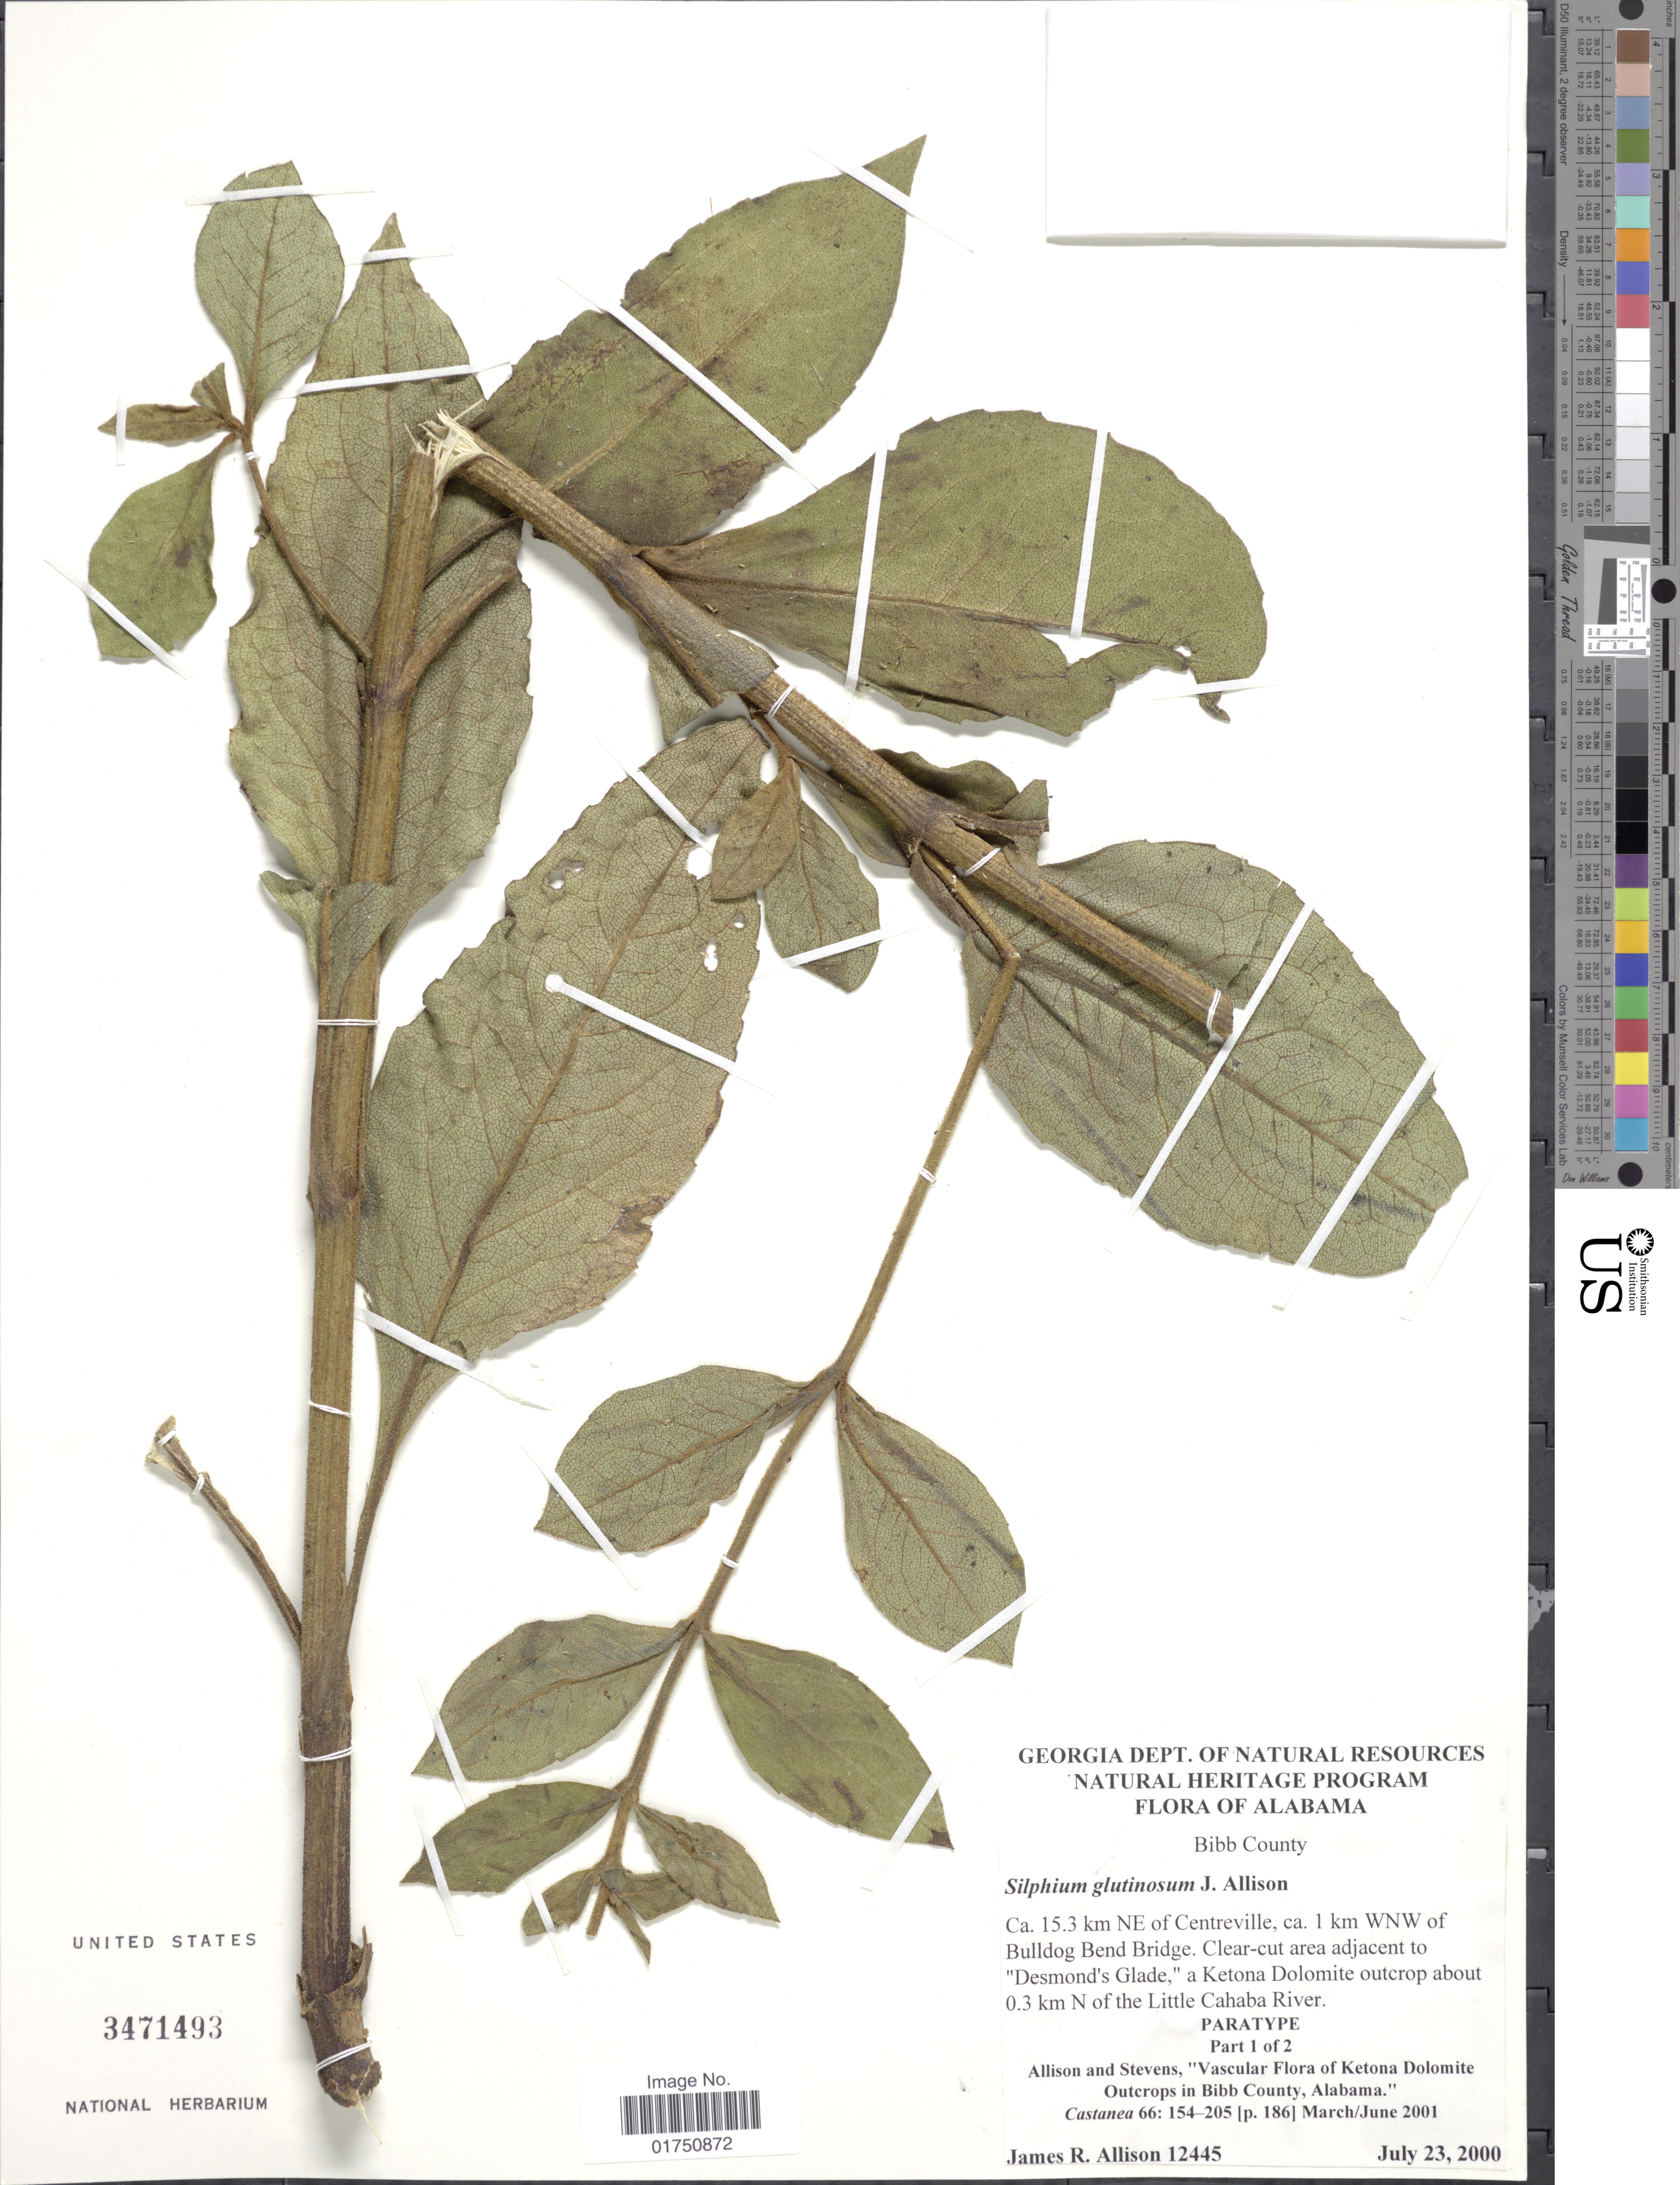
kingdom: Plantae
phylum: Tracheophyta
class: Magnoliopsida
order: Asterales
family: Asteraceae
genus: Silphium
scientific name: Silphium glutinosum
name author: J.R. Allison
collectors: J. R. Allison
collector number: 12445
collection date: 2000-07-23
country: United States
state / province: Alabama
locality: Bibb County. Ca. 15.3 km NE of Centreville, ca. 1 km WNW of Bulldog Bend Bridge. Clear-cut area adjacent to "Desmon'd Glade", a Ketona Dolomite outcrop about 0.3 km N of the Little Cahaba River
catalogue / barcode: US 3471493